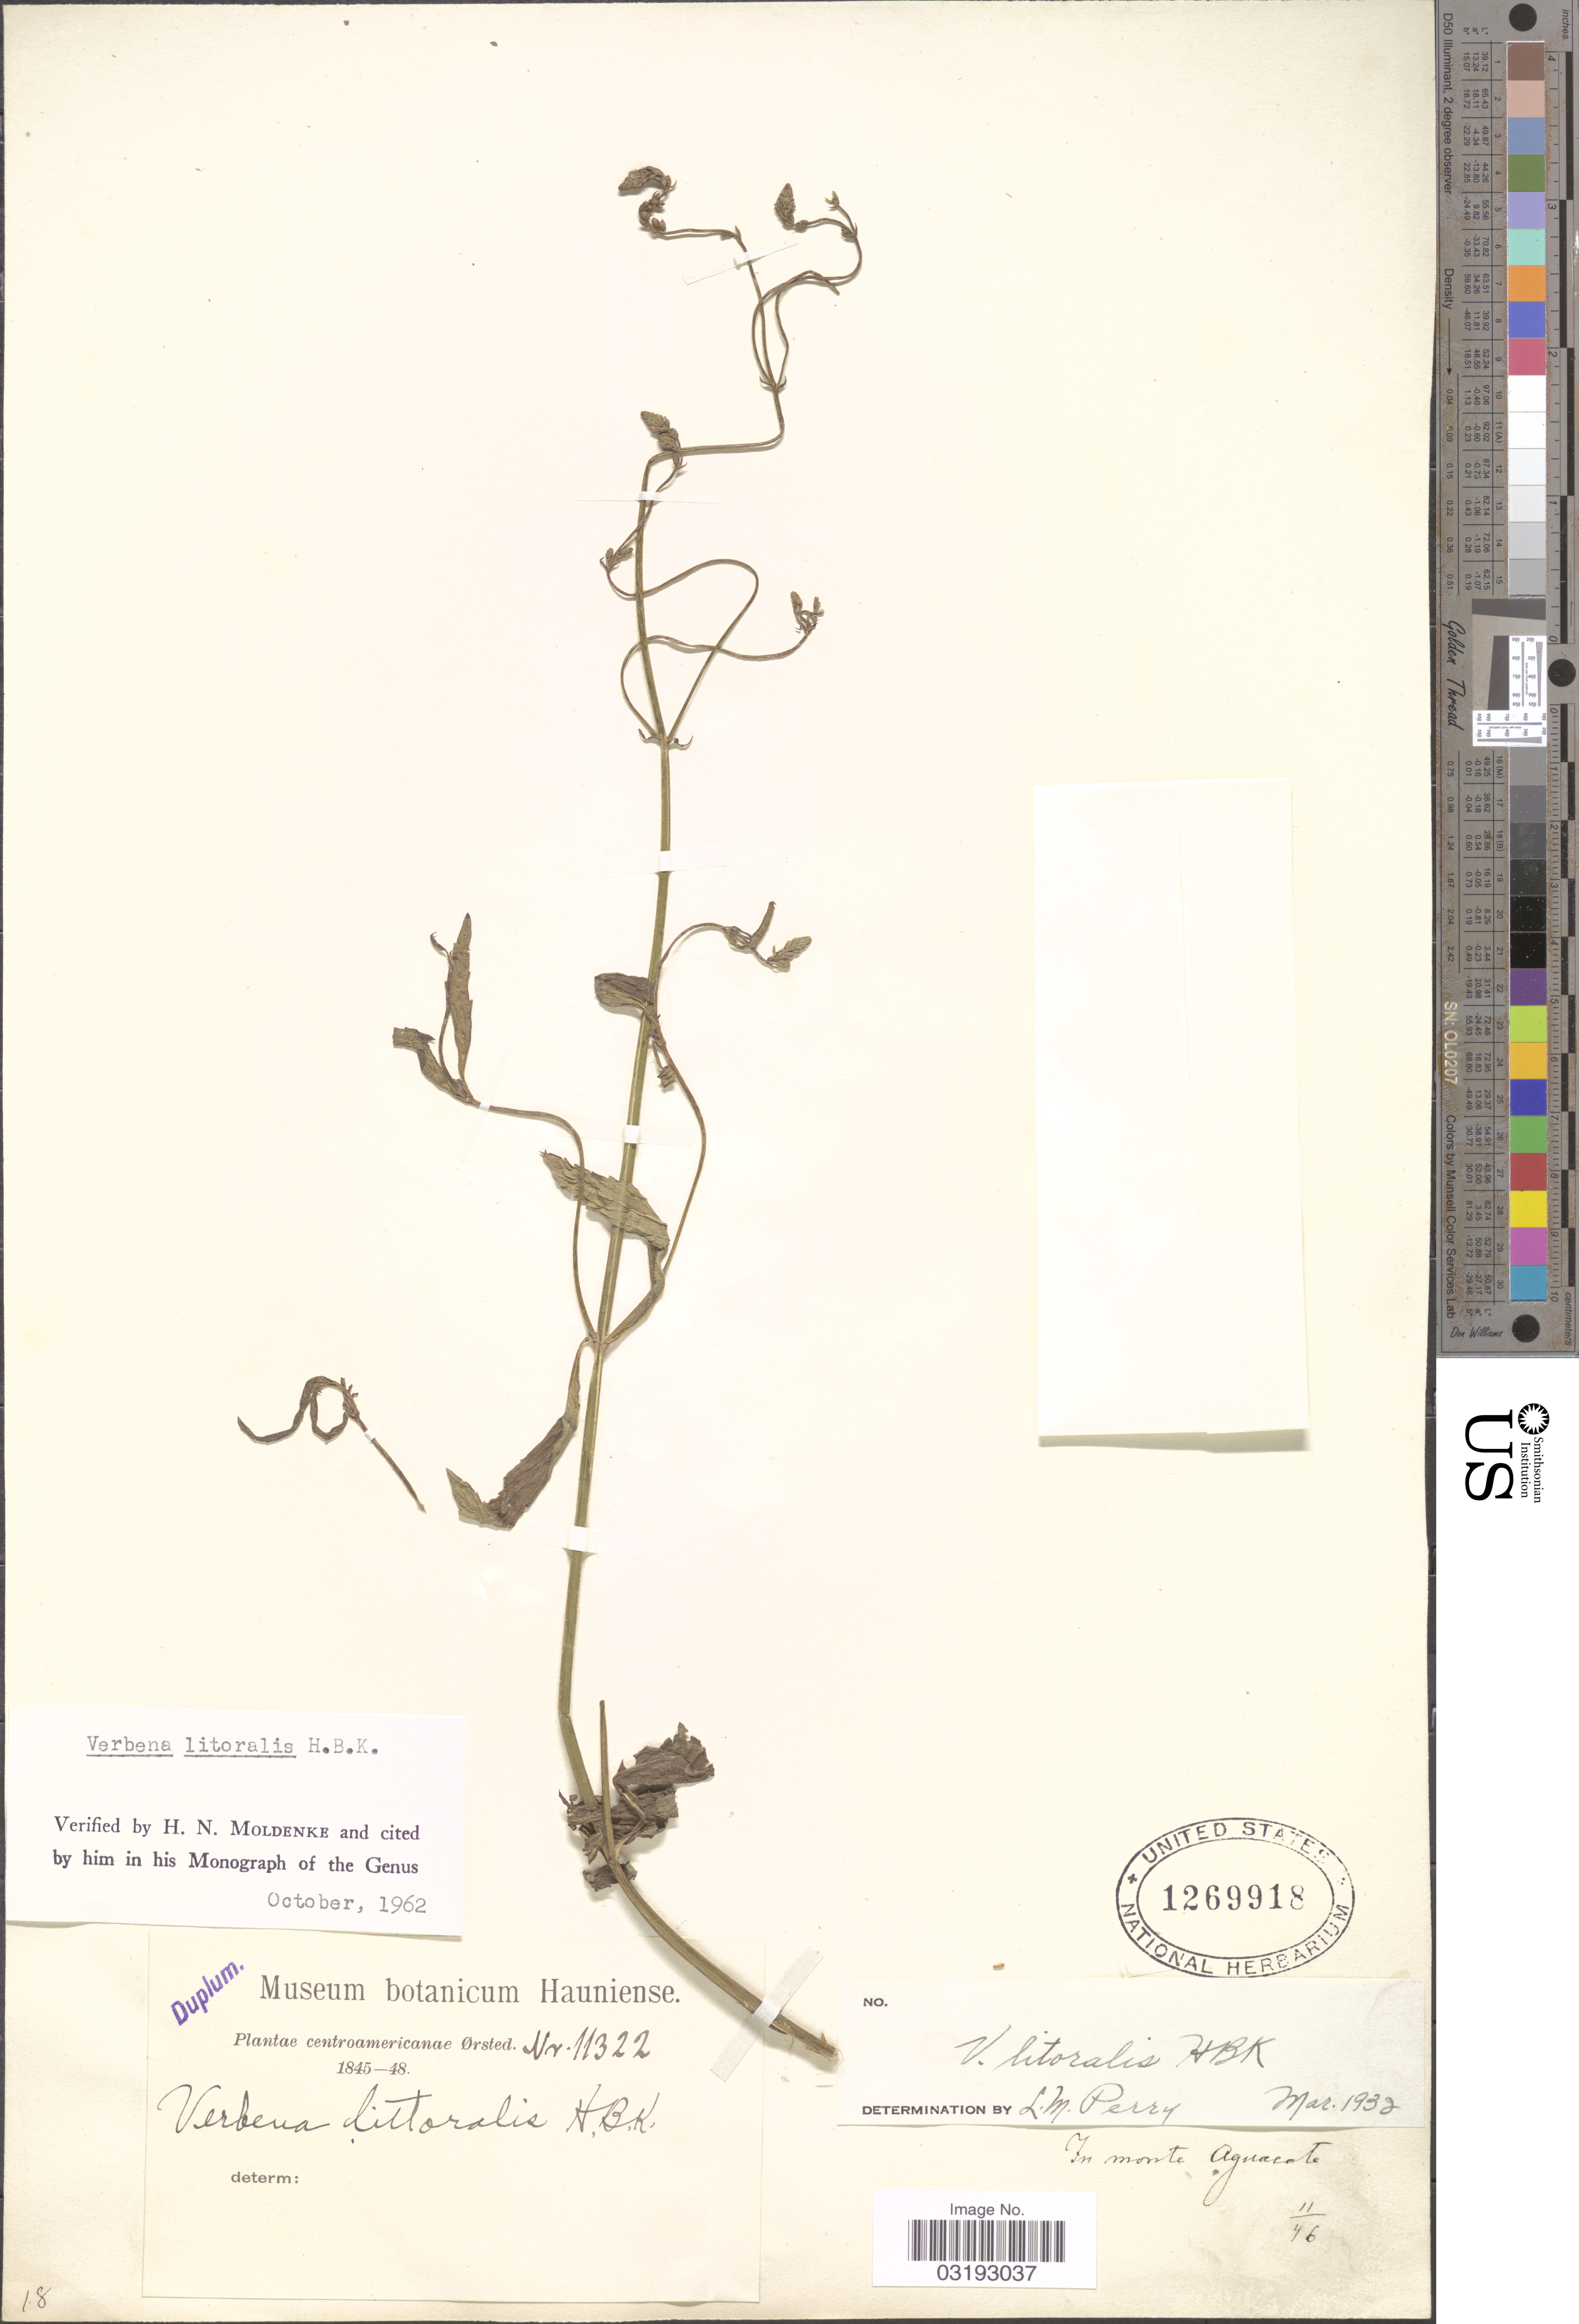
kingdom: Plantae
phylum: Tracheophyta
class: Magnoliopsida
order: Lamiales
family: Verbenaceae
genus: Verbena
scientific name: Verbena litoralis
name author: Kunth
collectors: Ørsted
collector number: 11322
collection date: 1846-11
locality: Centroamericanæ. In monte Aguacote.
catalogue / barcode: US 1269918